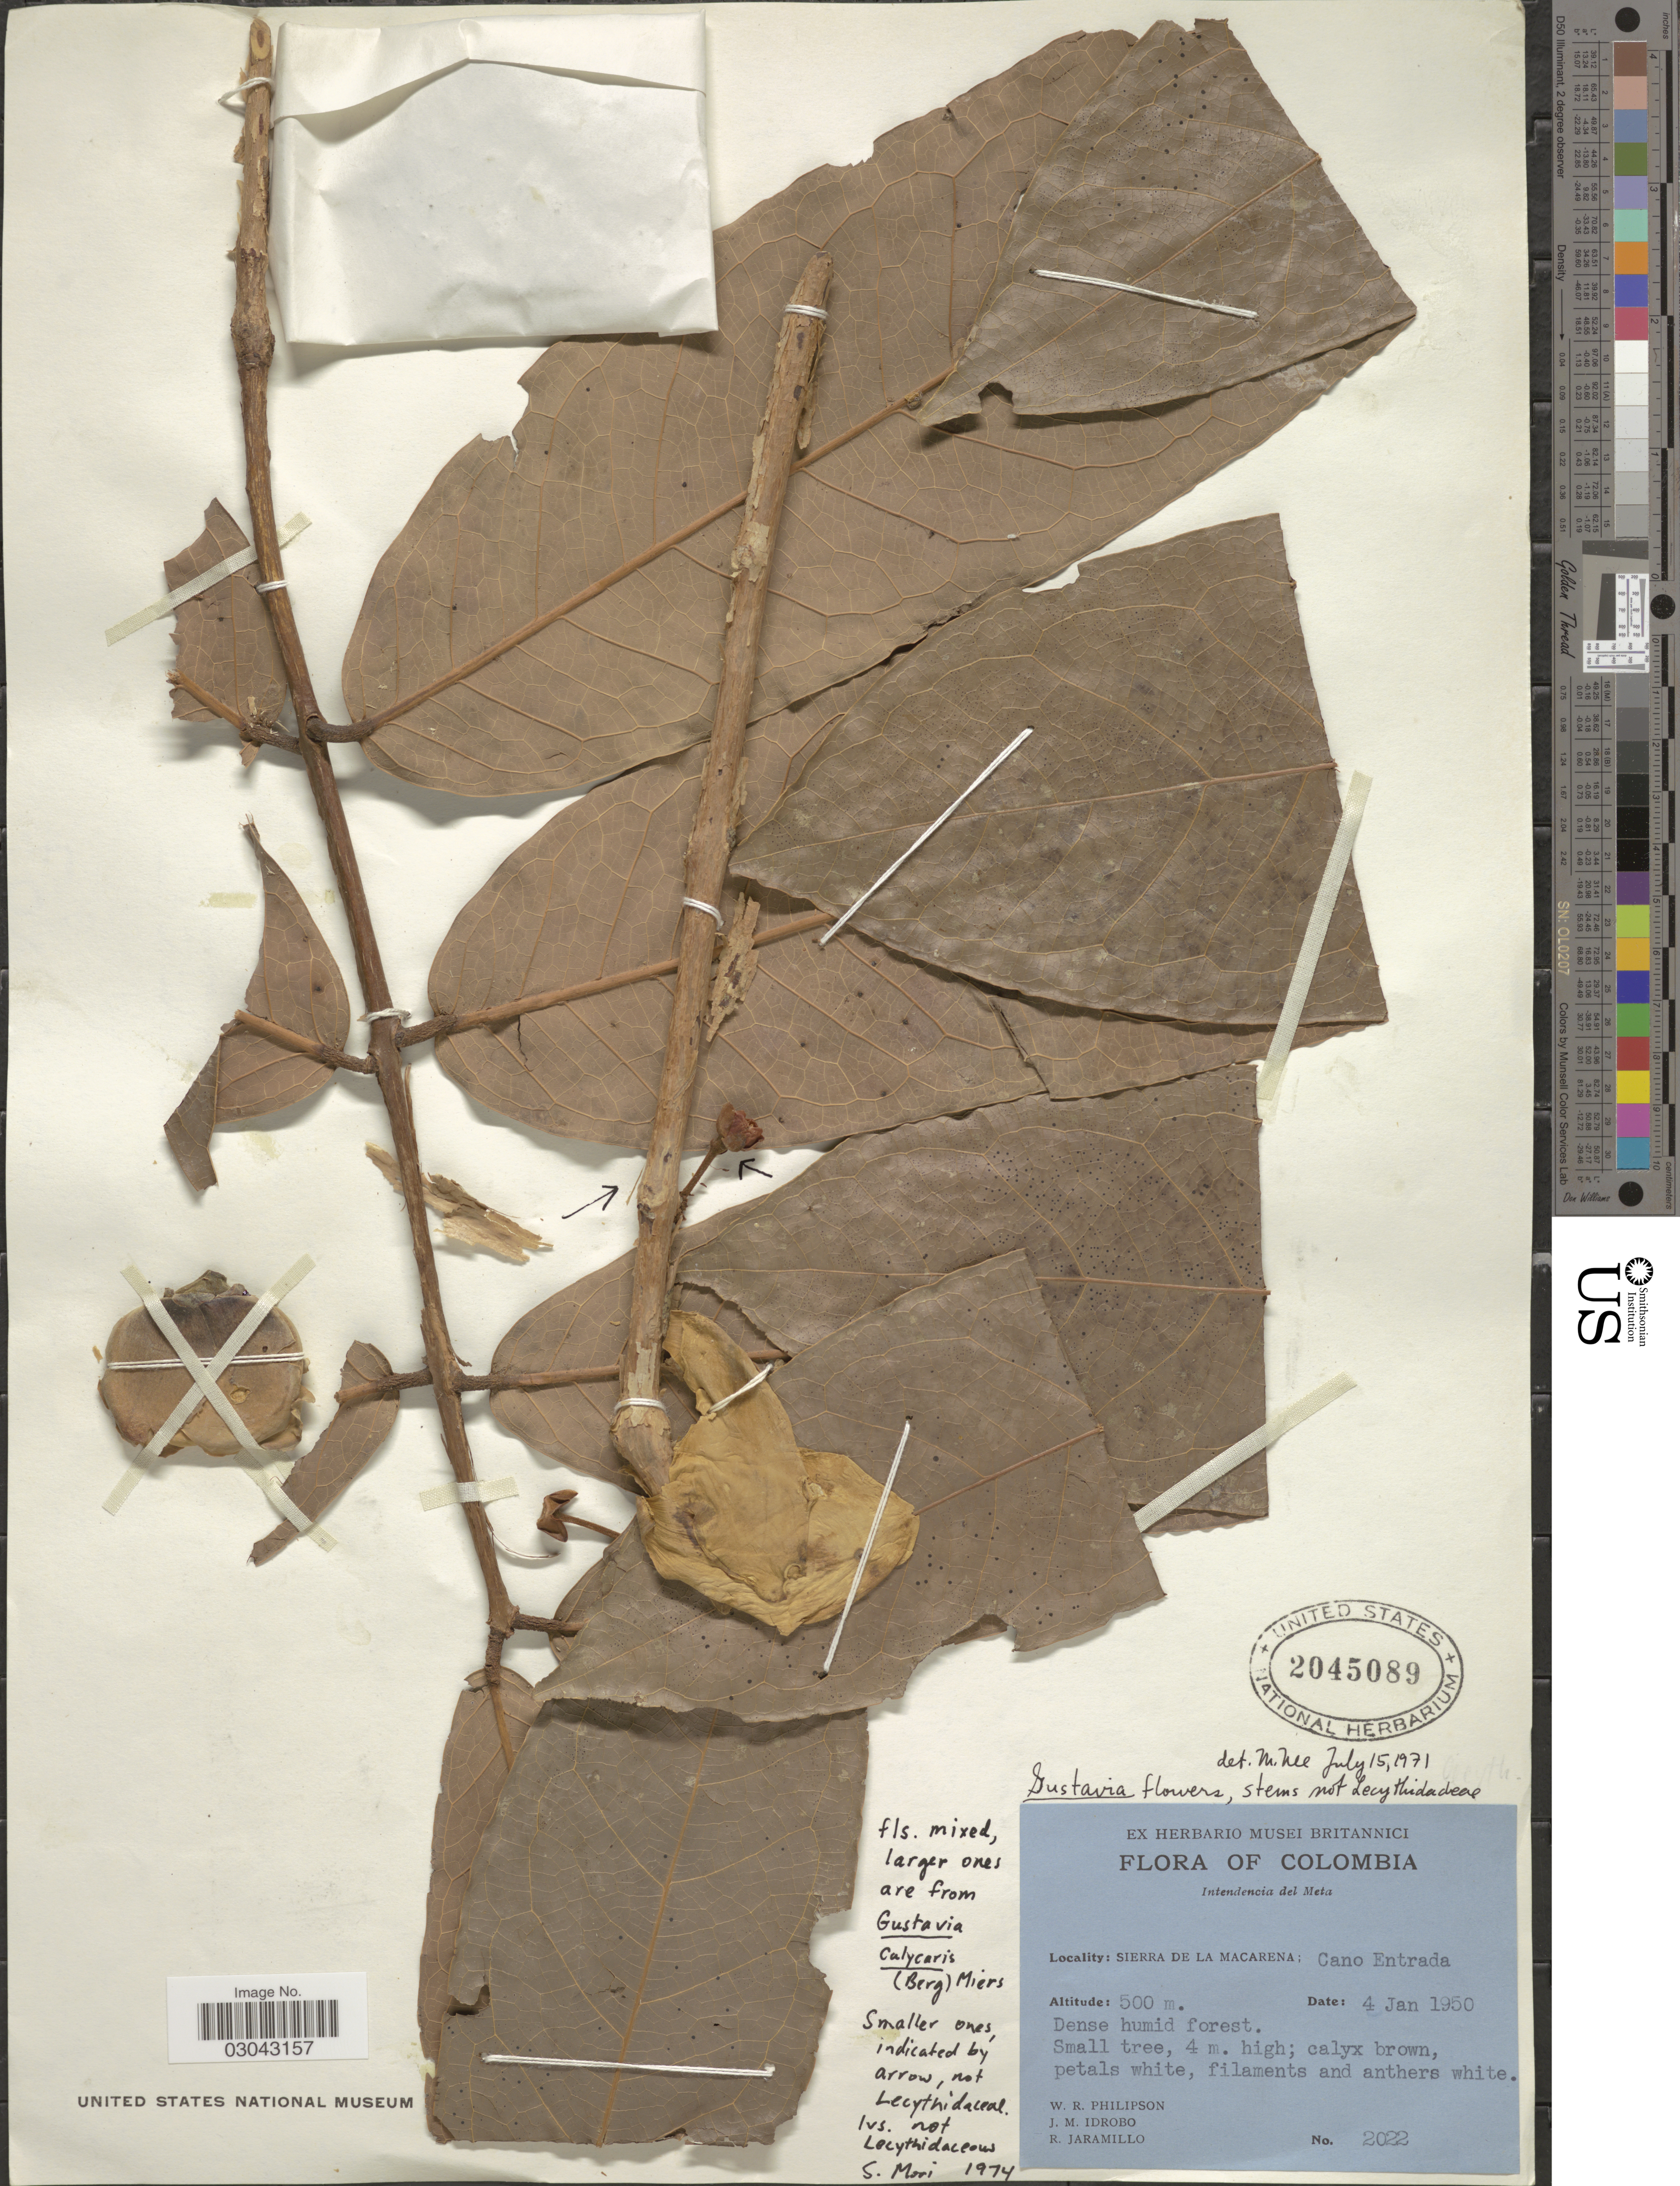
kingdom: Plantae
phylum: Tracheophyta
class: Magnoliopsida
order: Ericales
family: Lecythidaceae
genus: Gustavia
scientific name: Gustavia augusta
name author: L.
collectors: W. R. Philipson, J. M. Idrobo & R. Jaramillo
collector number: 2022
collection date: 1950-01-04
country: Colombia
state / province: Meta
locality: Sierra de la Macarena: Cano Entrada.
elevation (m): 500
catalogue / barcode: US 2045089